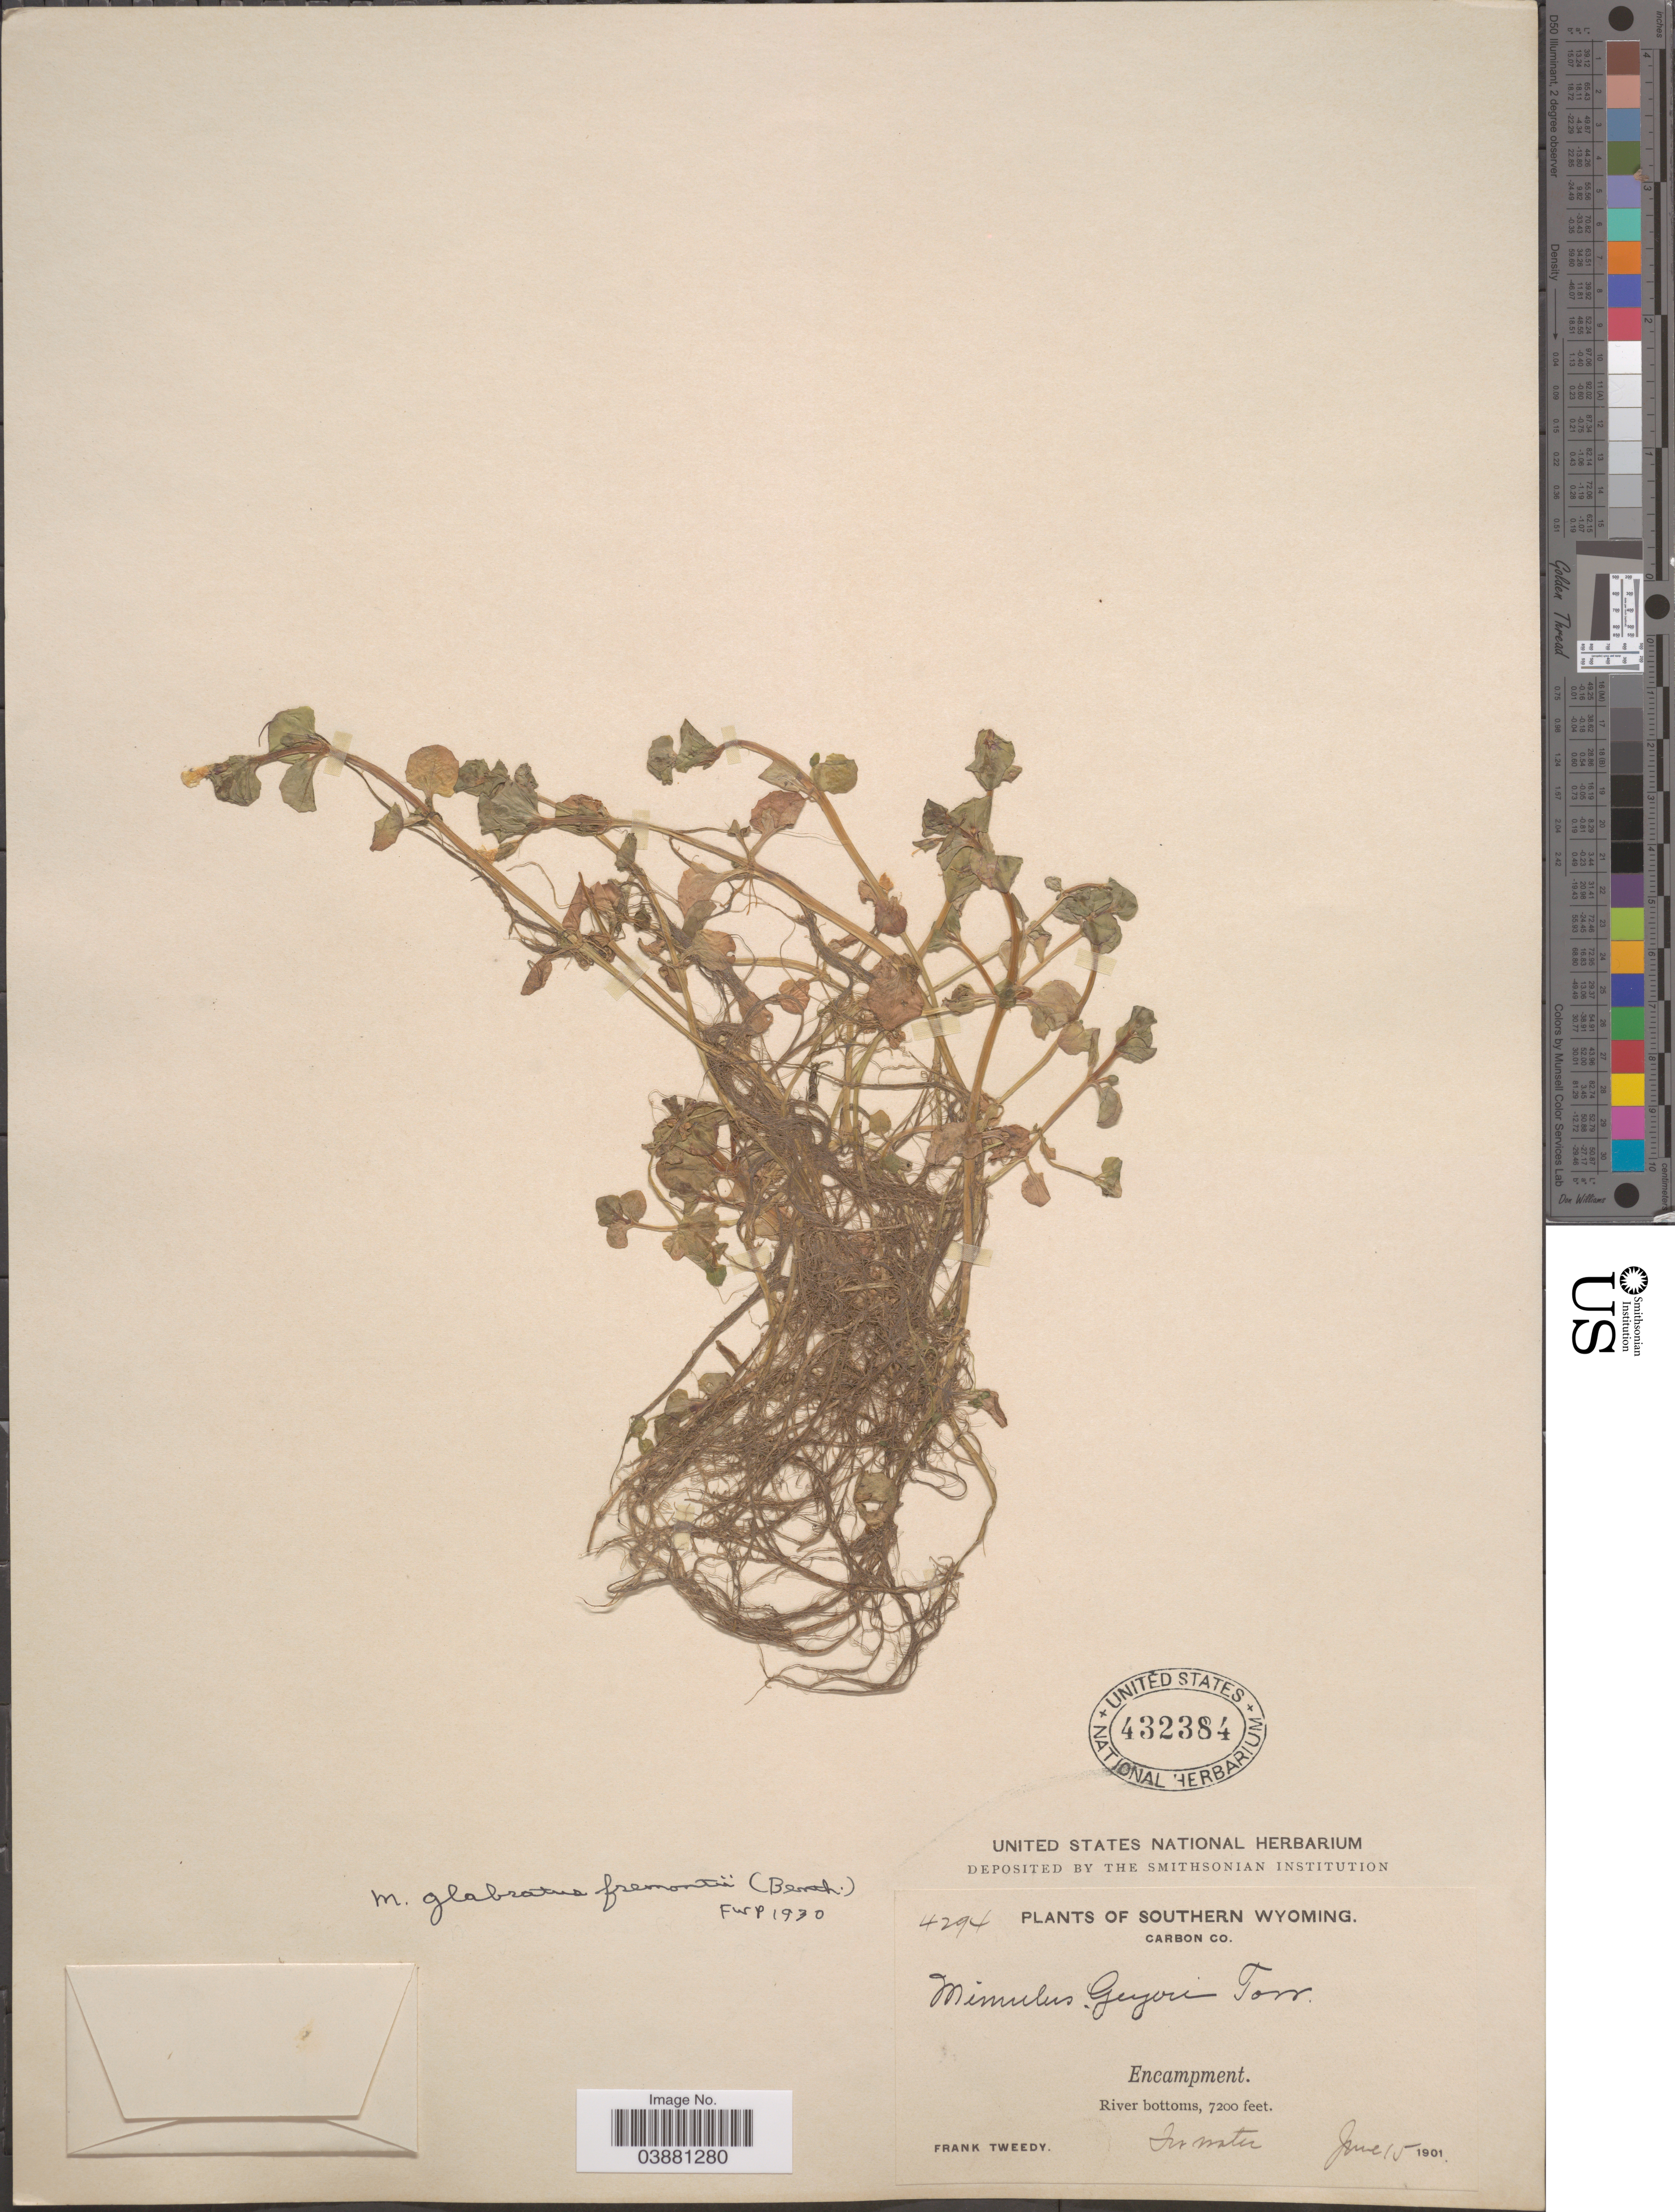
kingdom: Plantae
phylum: Tracheophyta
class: Magnoliopsida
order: Lamiales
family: Phrymaceae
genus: Mimulus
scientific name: Mimulus glabratus var. fremontii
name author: Kunth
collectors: F. Tweedy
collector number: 4294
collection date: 1901-06-15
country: United States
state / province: Wyoming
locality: Southern Wyoming. Carbon Co. Encampment. River bottoms.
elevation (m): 2195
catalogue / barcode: US 432384